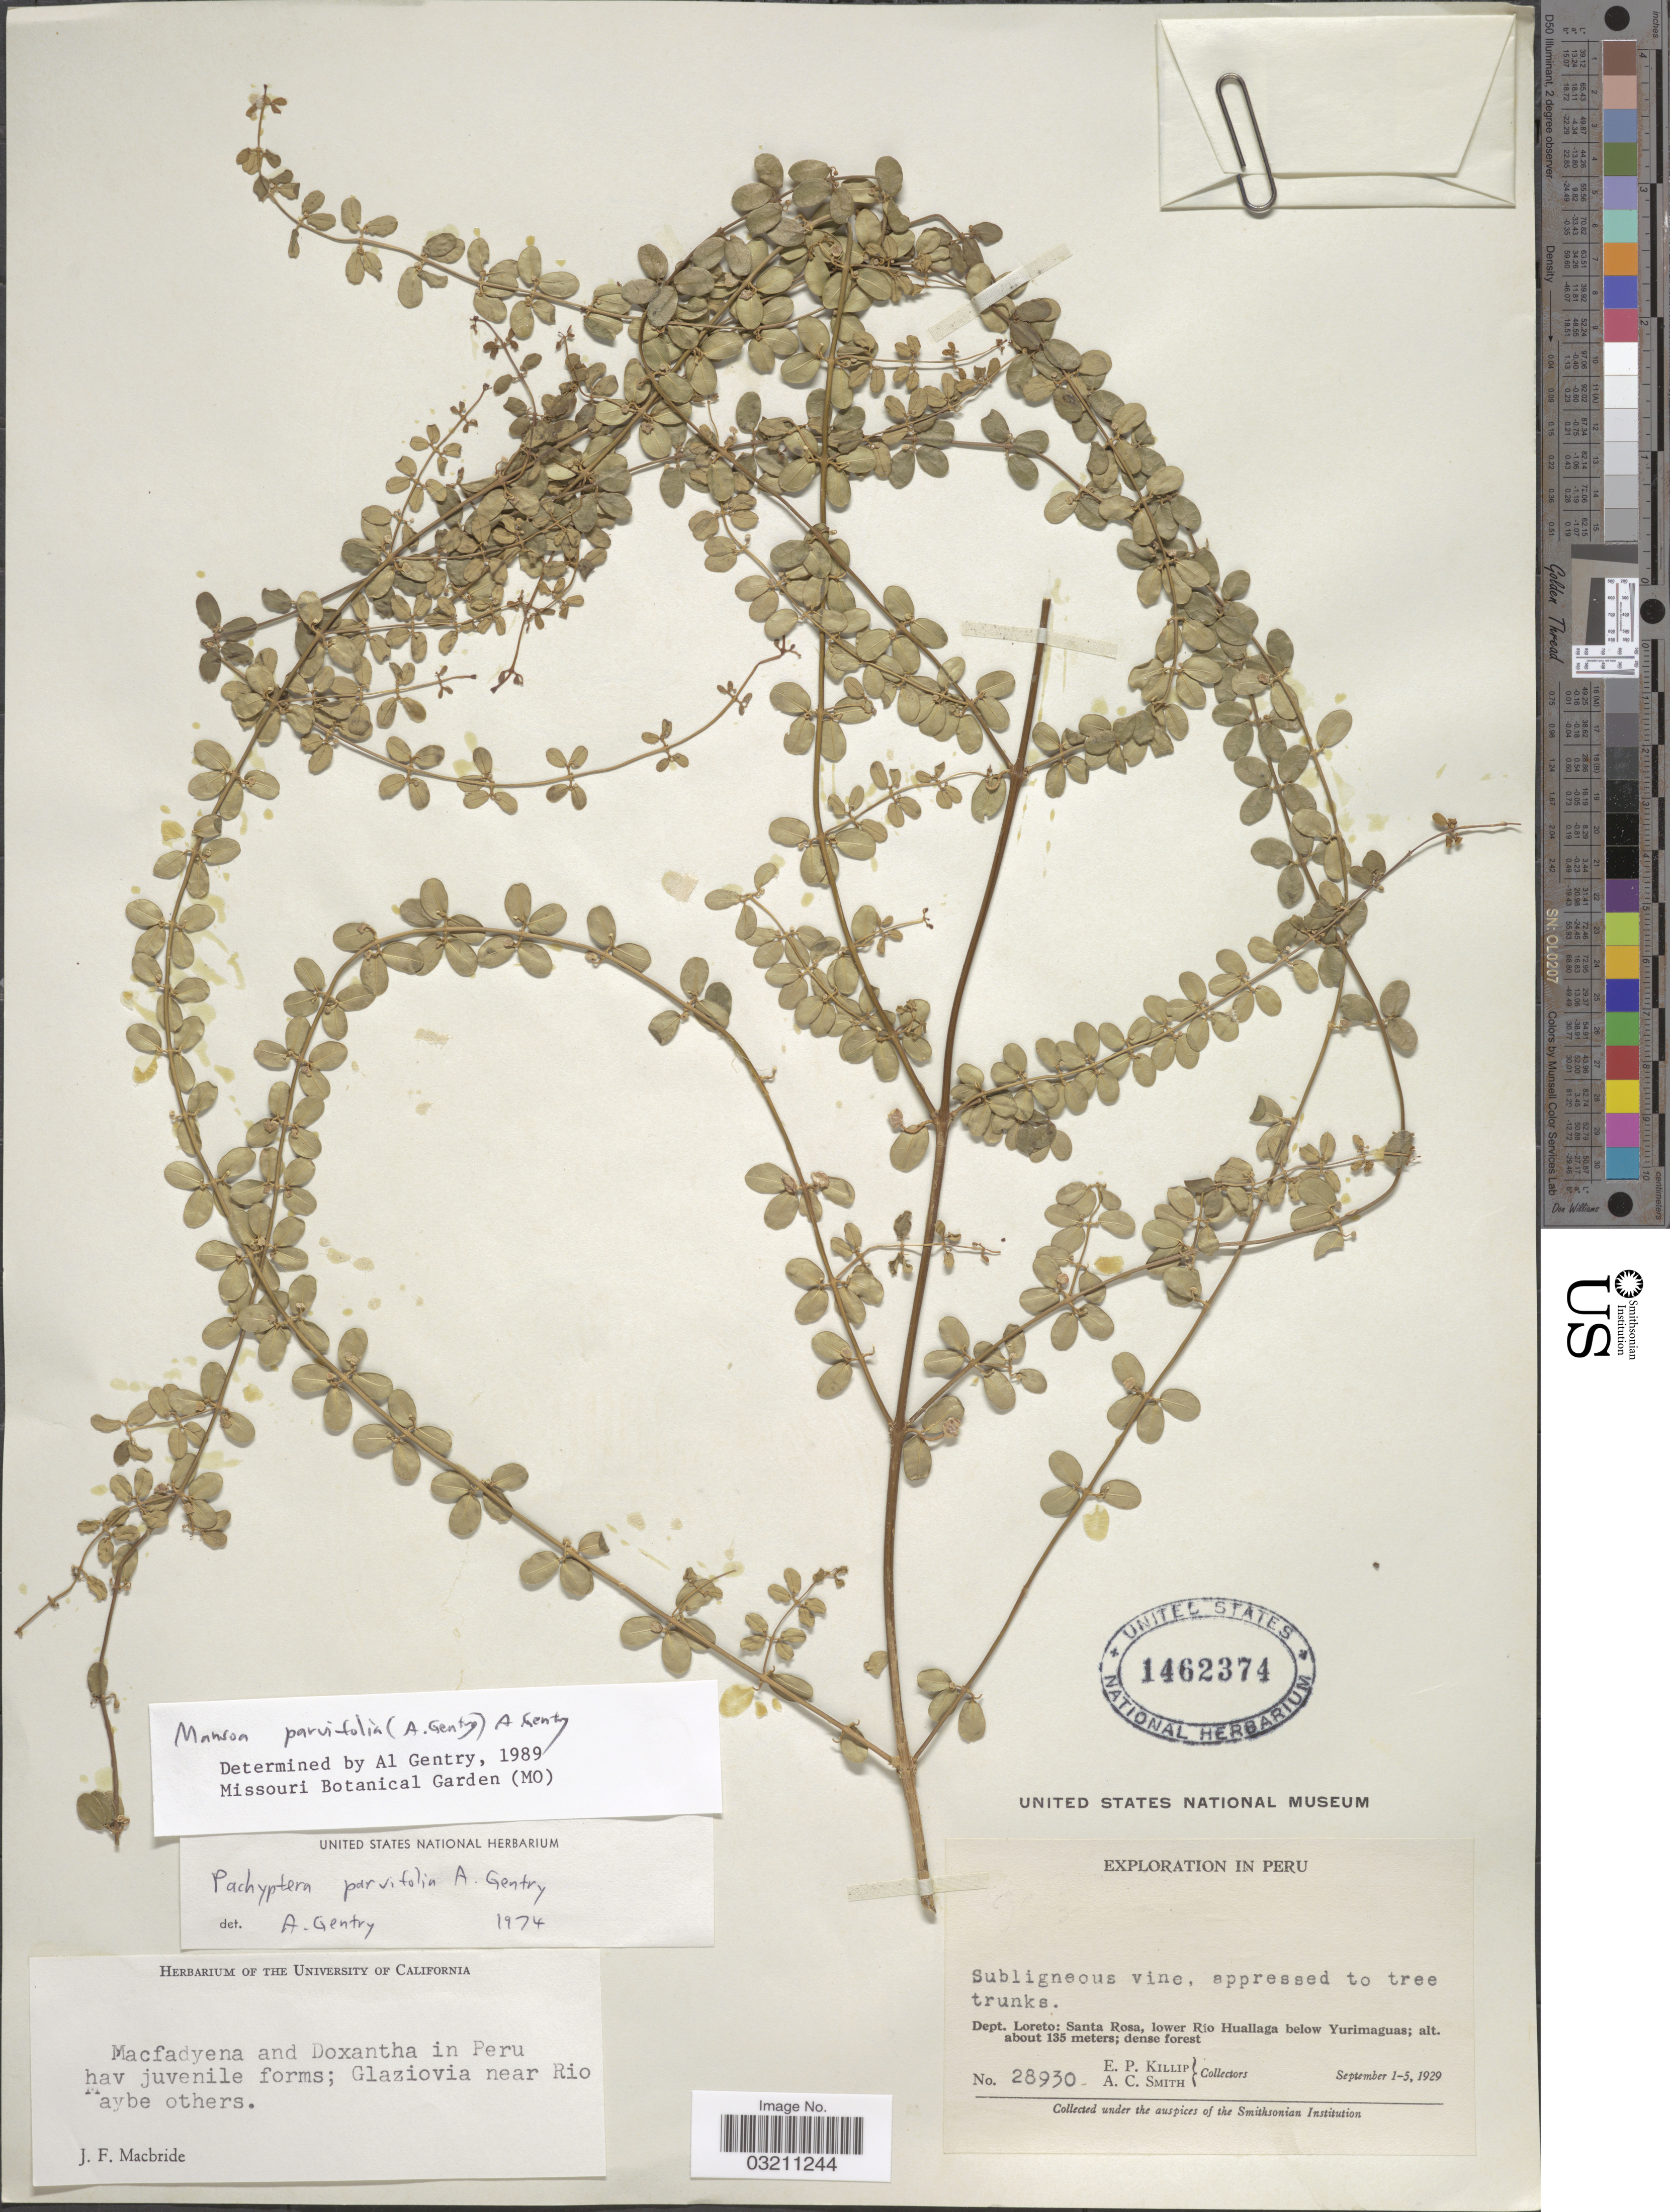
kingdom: Plantae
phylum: Tracheophyta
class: Magnoliopsida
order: Lamiales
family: Bignoniaceae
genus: Mansoa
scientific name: Mansoa parvifolia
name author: (A.H. Gentry) A.H. Gentry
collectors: E. P. Killip & A. C. Smith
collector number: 28930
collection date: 1929-09-01/1929-09-05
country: Peru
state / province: Loreto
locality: Dept. Loreto: Santa Rosa, lower Río Huallaga below Yurimaguas.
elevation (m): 135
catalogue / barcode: US 1462374